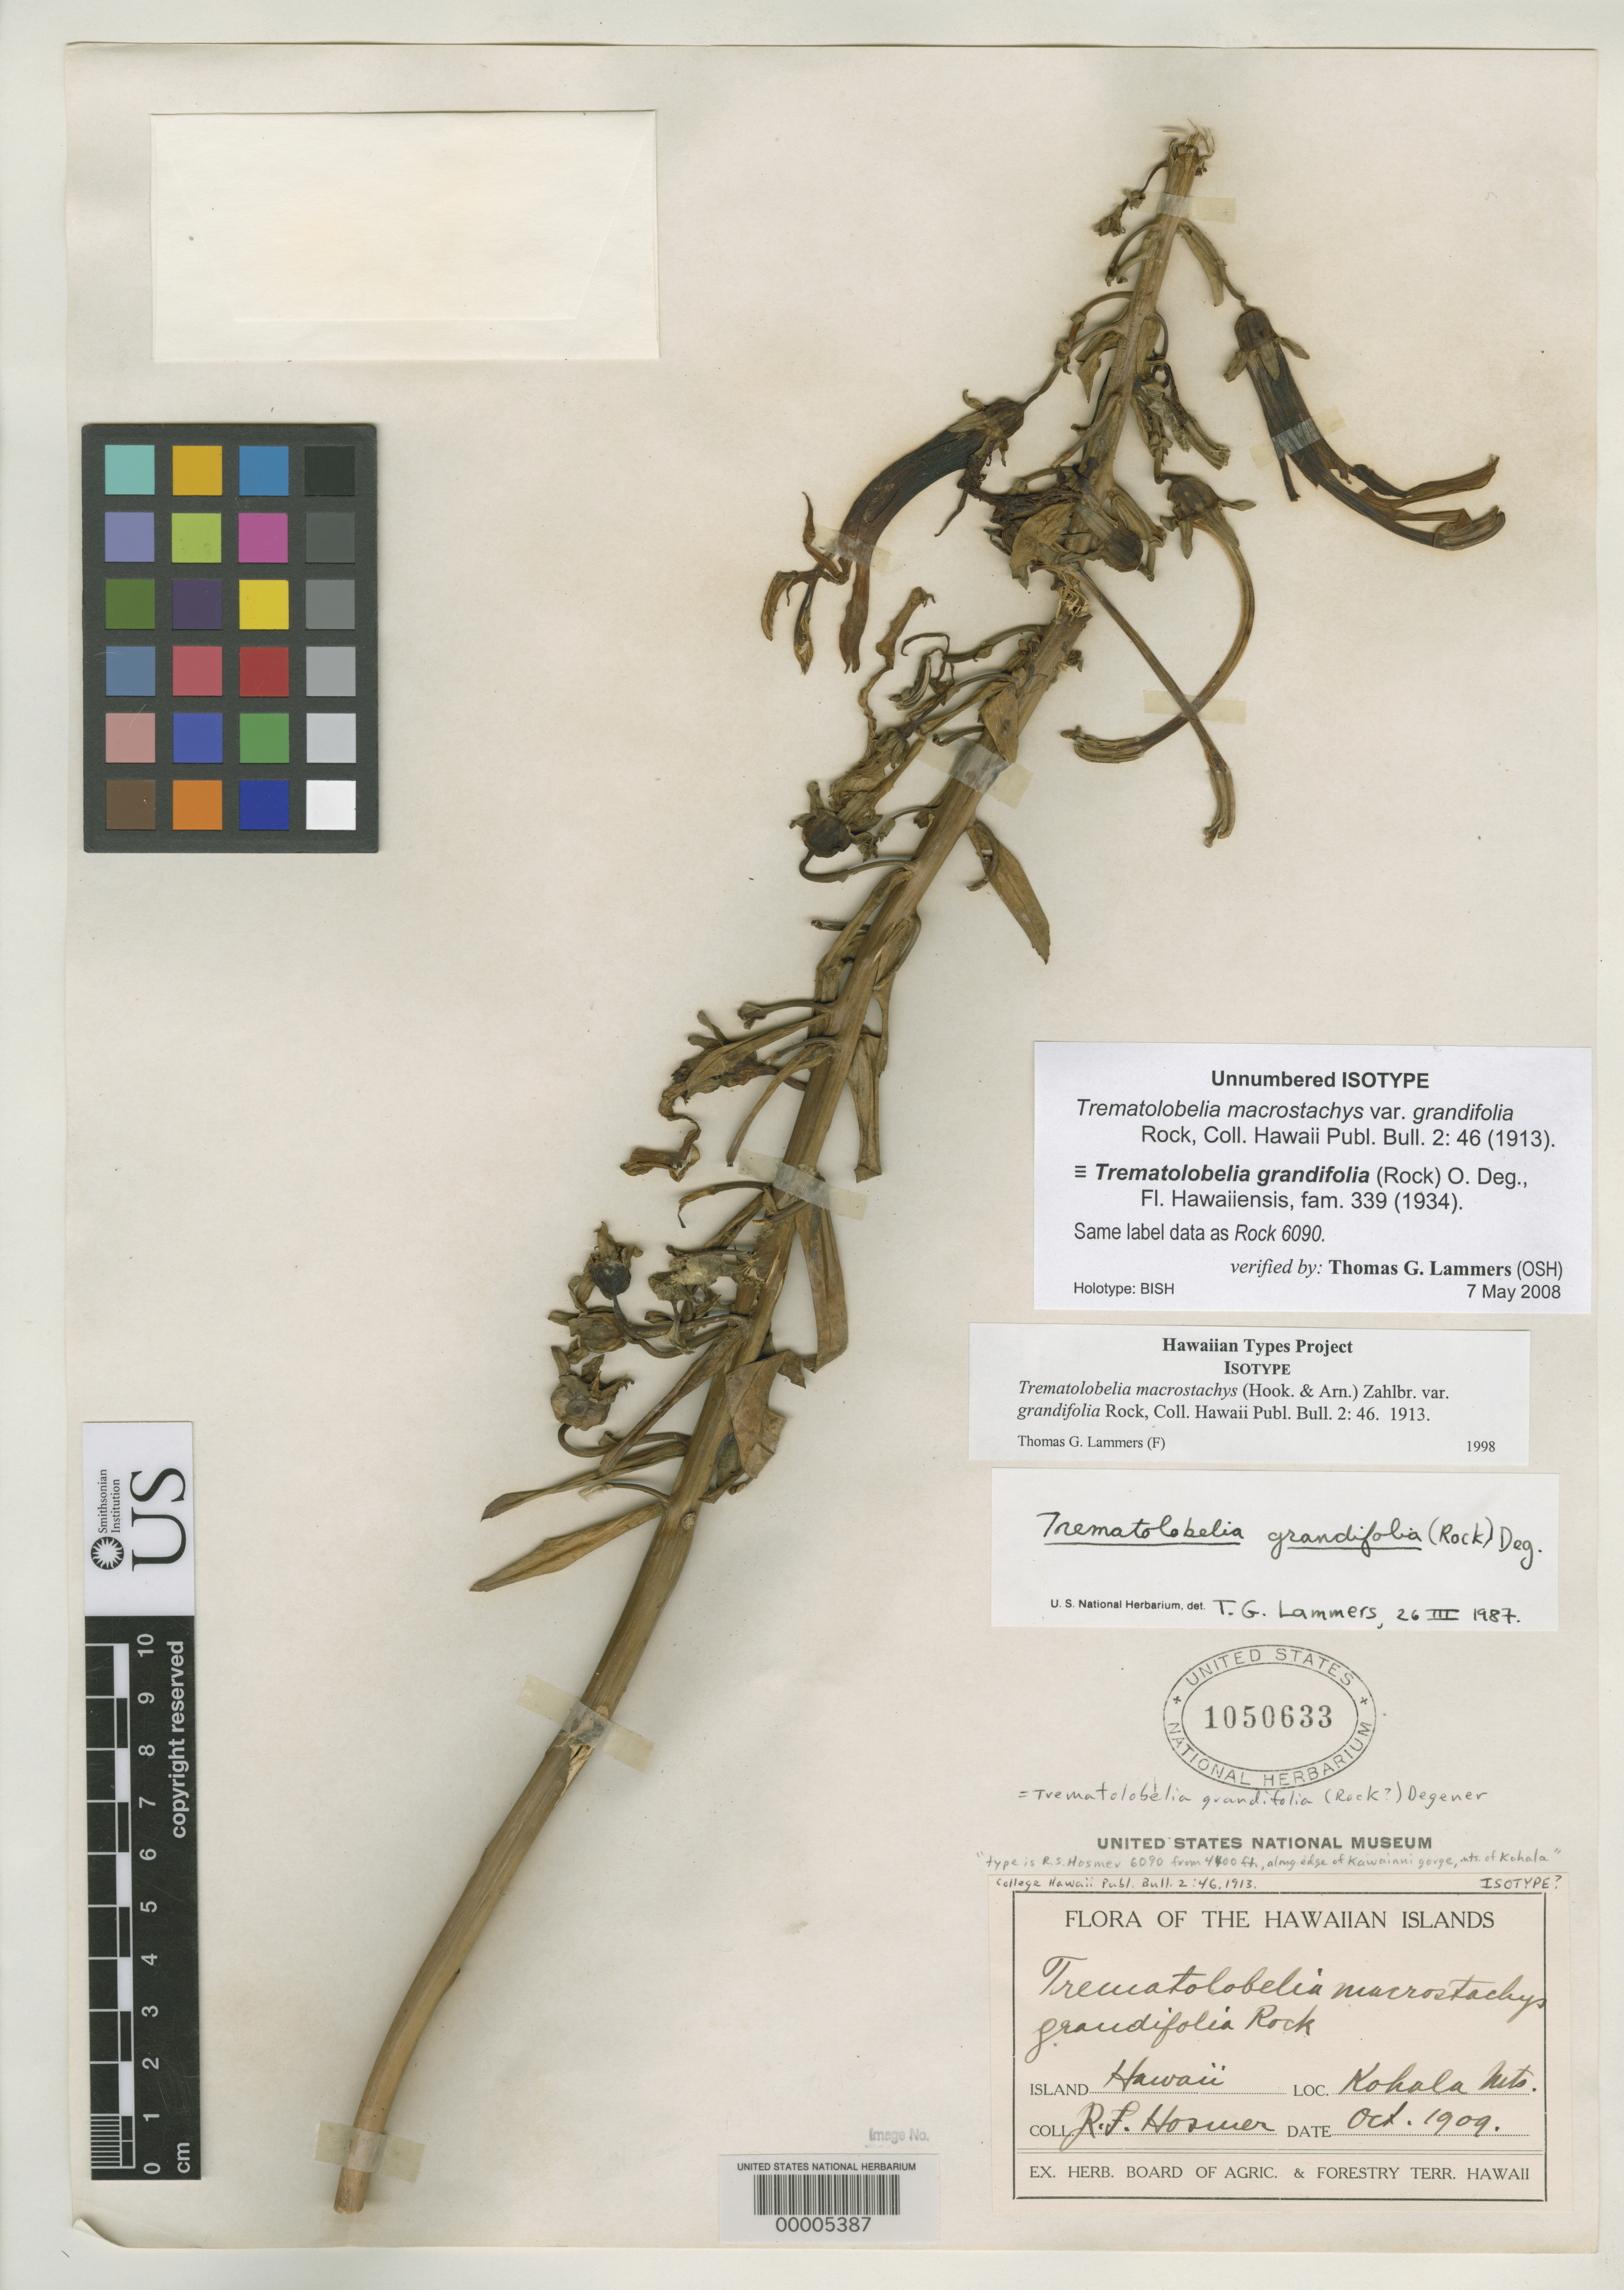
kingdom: Plantae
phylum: Tracheophyta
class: Magnoliopsida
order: Asterales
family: Campanulaceae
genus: Trematolobelia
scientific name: Trematolobelia macrostachys var. grandifolia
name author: Rock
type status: Isotype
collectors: R. Hoswer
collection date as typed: Oct 1909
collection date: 1909-10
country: United States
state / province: Hawaii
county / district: Hawaii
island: Hawaii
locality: Kohala Mts.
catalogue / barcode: US 1050633